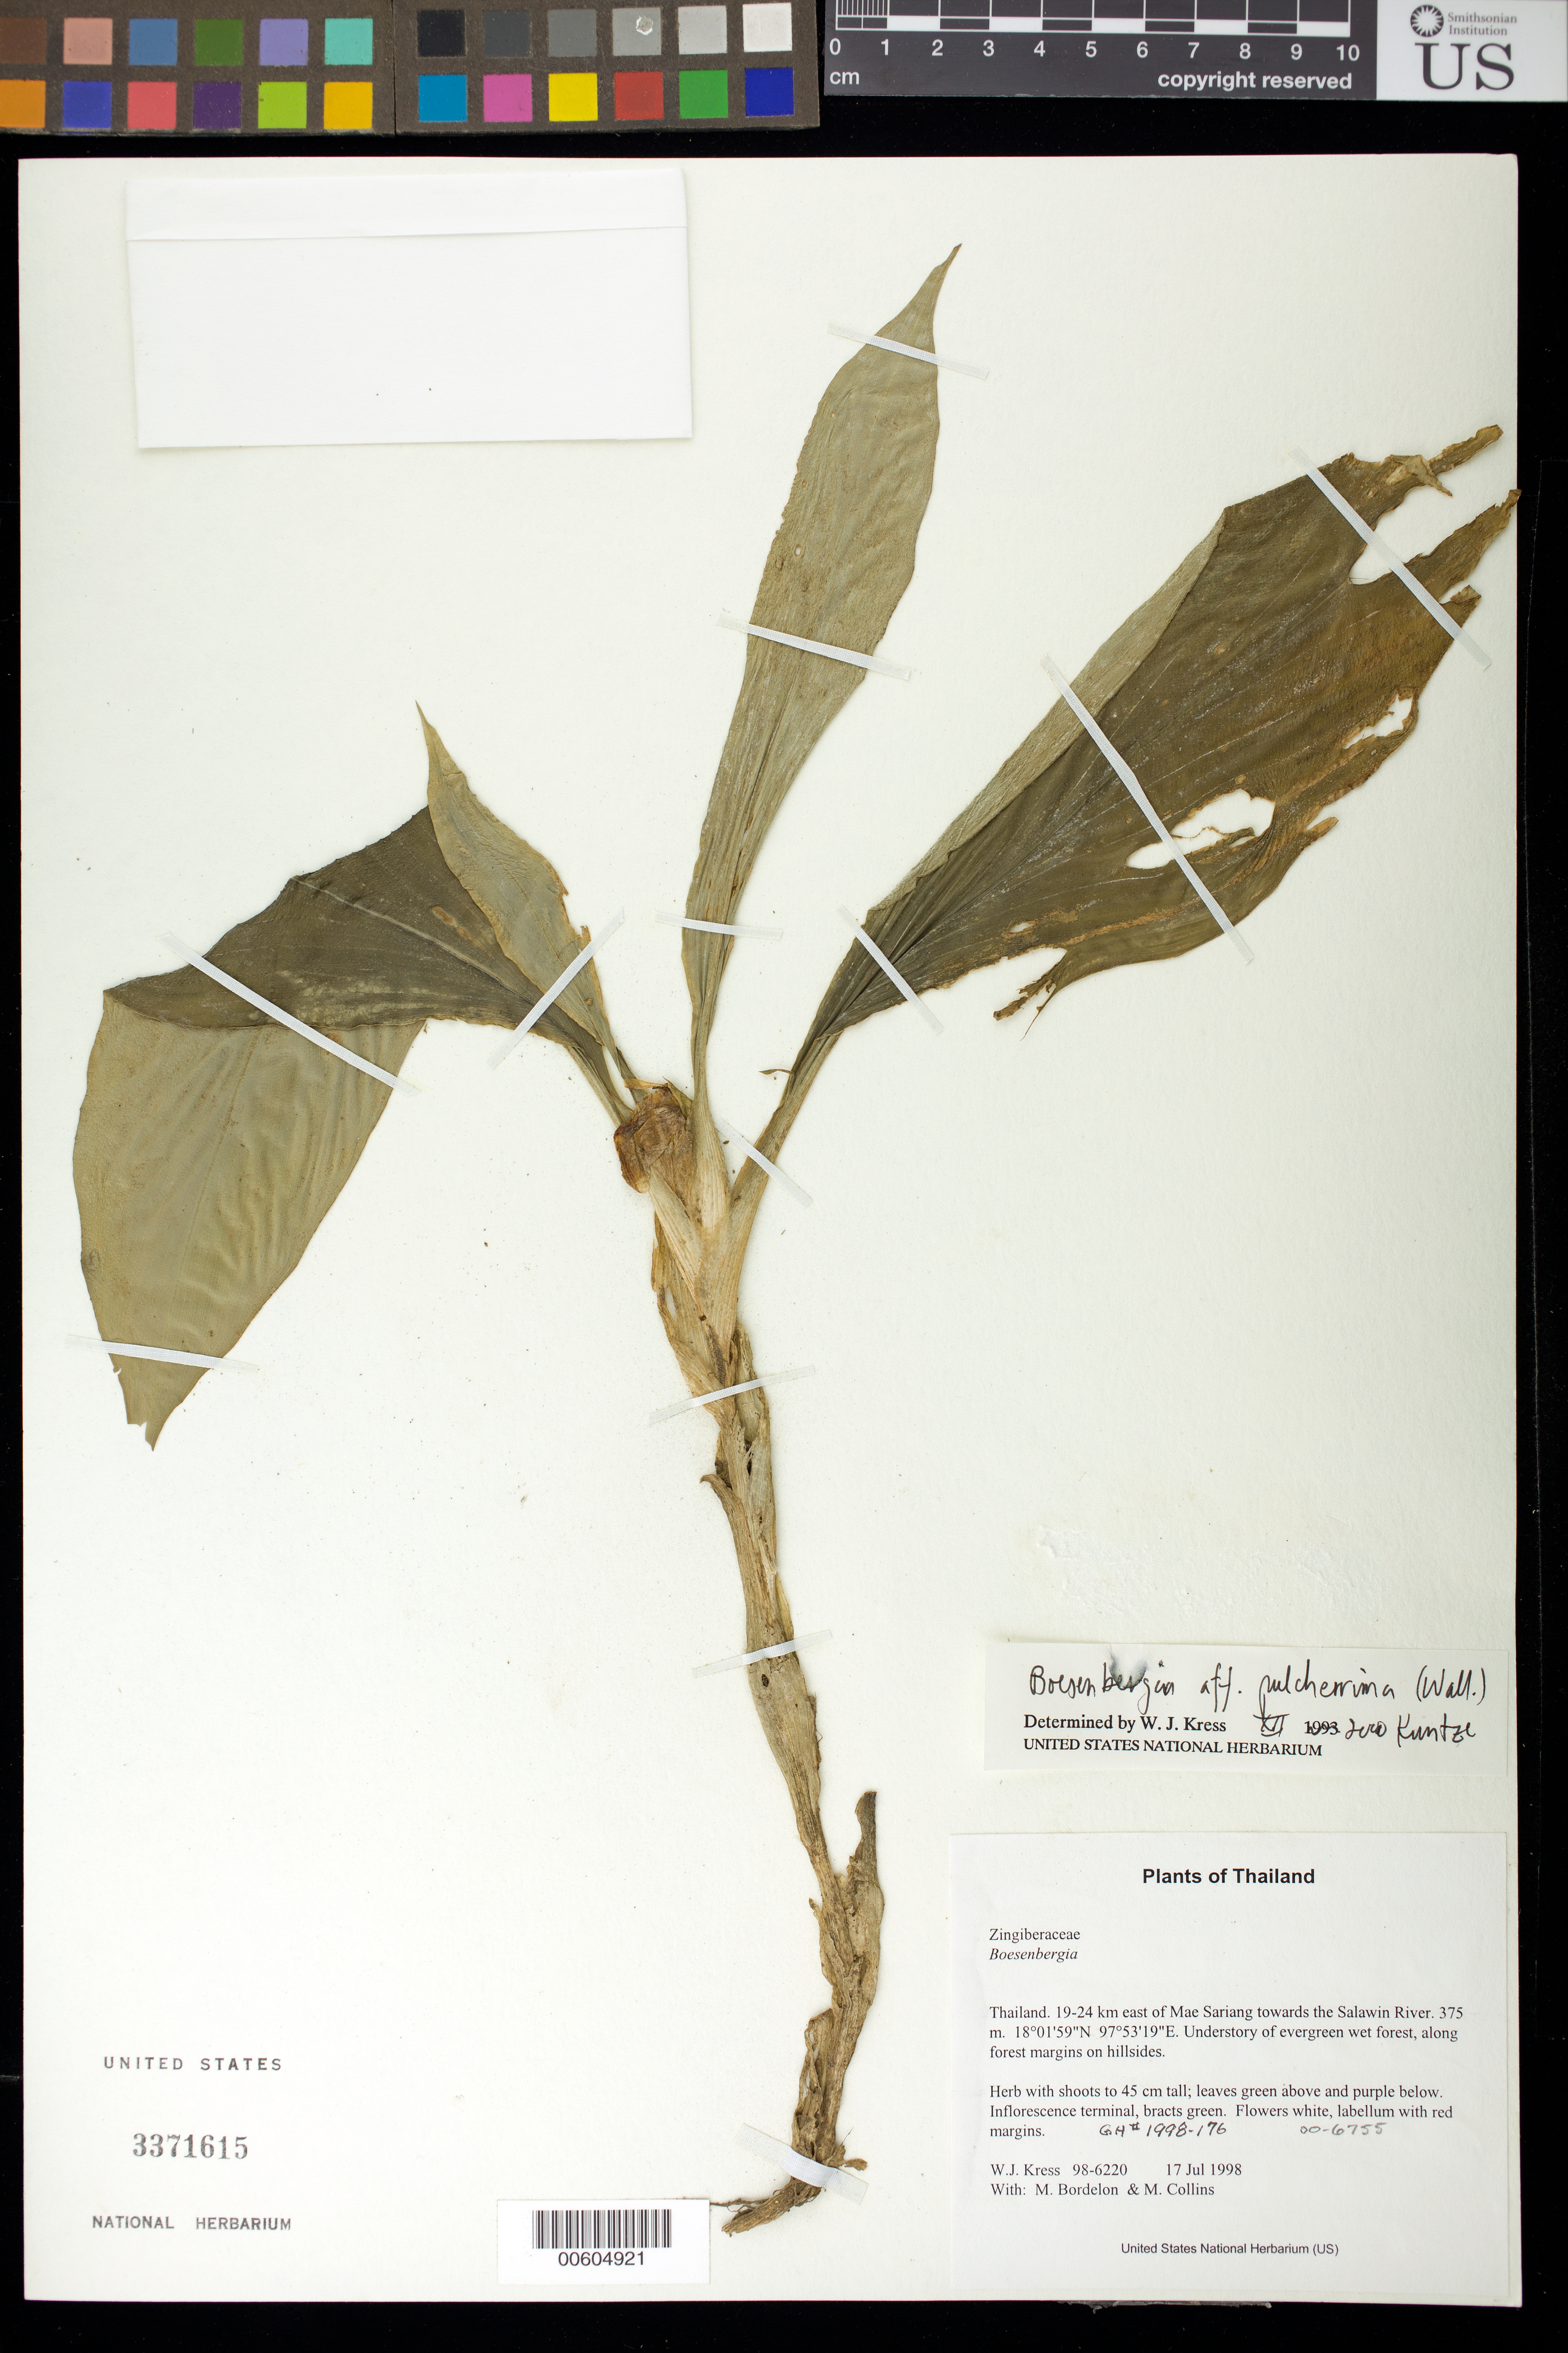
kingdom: Plantae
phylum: Tracheophyta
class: Liliopsida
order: Zingiberales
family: Zingiberaceae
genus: Boesenbergia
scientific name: Boesenbergia pulcherrima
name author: (Wall.) Kuntze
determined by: Kress, W. J., (US), Smithsonian Institution - National Museum of Natural History (UNITED STATES)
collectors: W. J. Kress, M. Bordelon & M. Collins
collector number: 98-6220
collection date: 1998-07-17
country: Thailand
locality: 19-24 km east of Mae Sariang towards the Salawin River.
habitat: Understory of evergreen wet forest, along forest margins on hillsides.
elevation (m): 375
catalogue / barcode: US 3371615